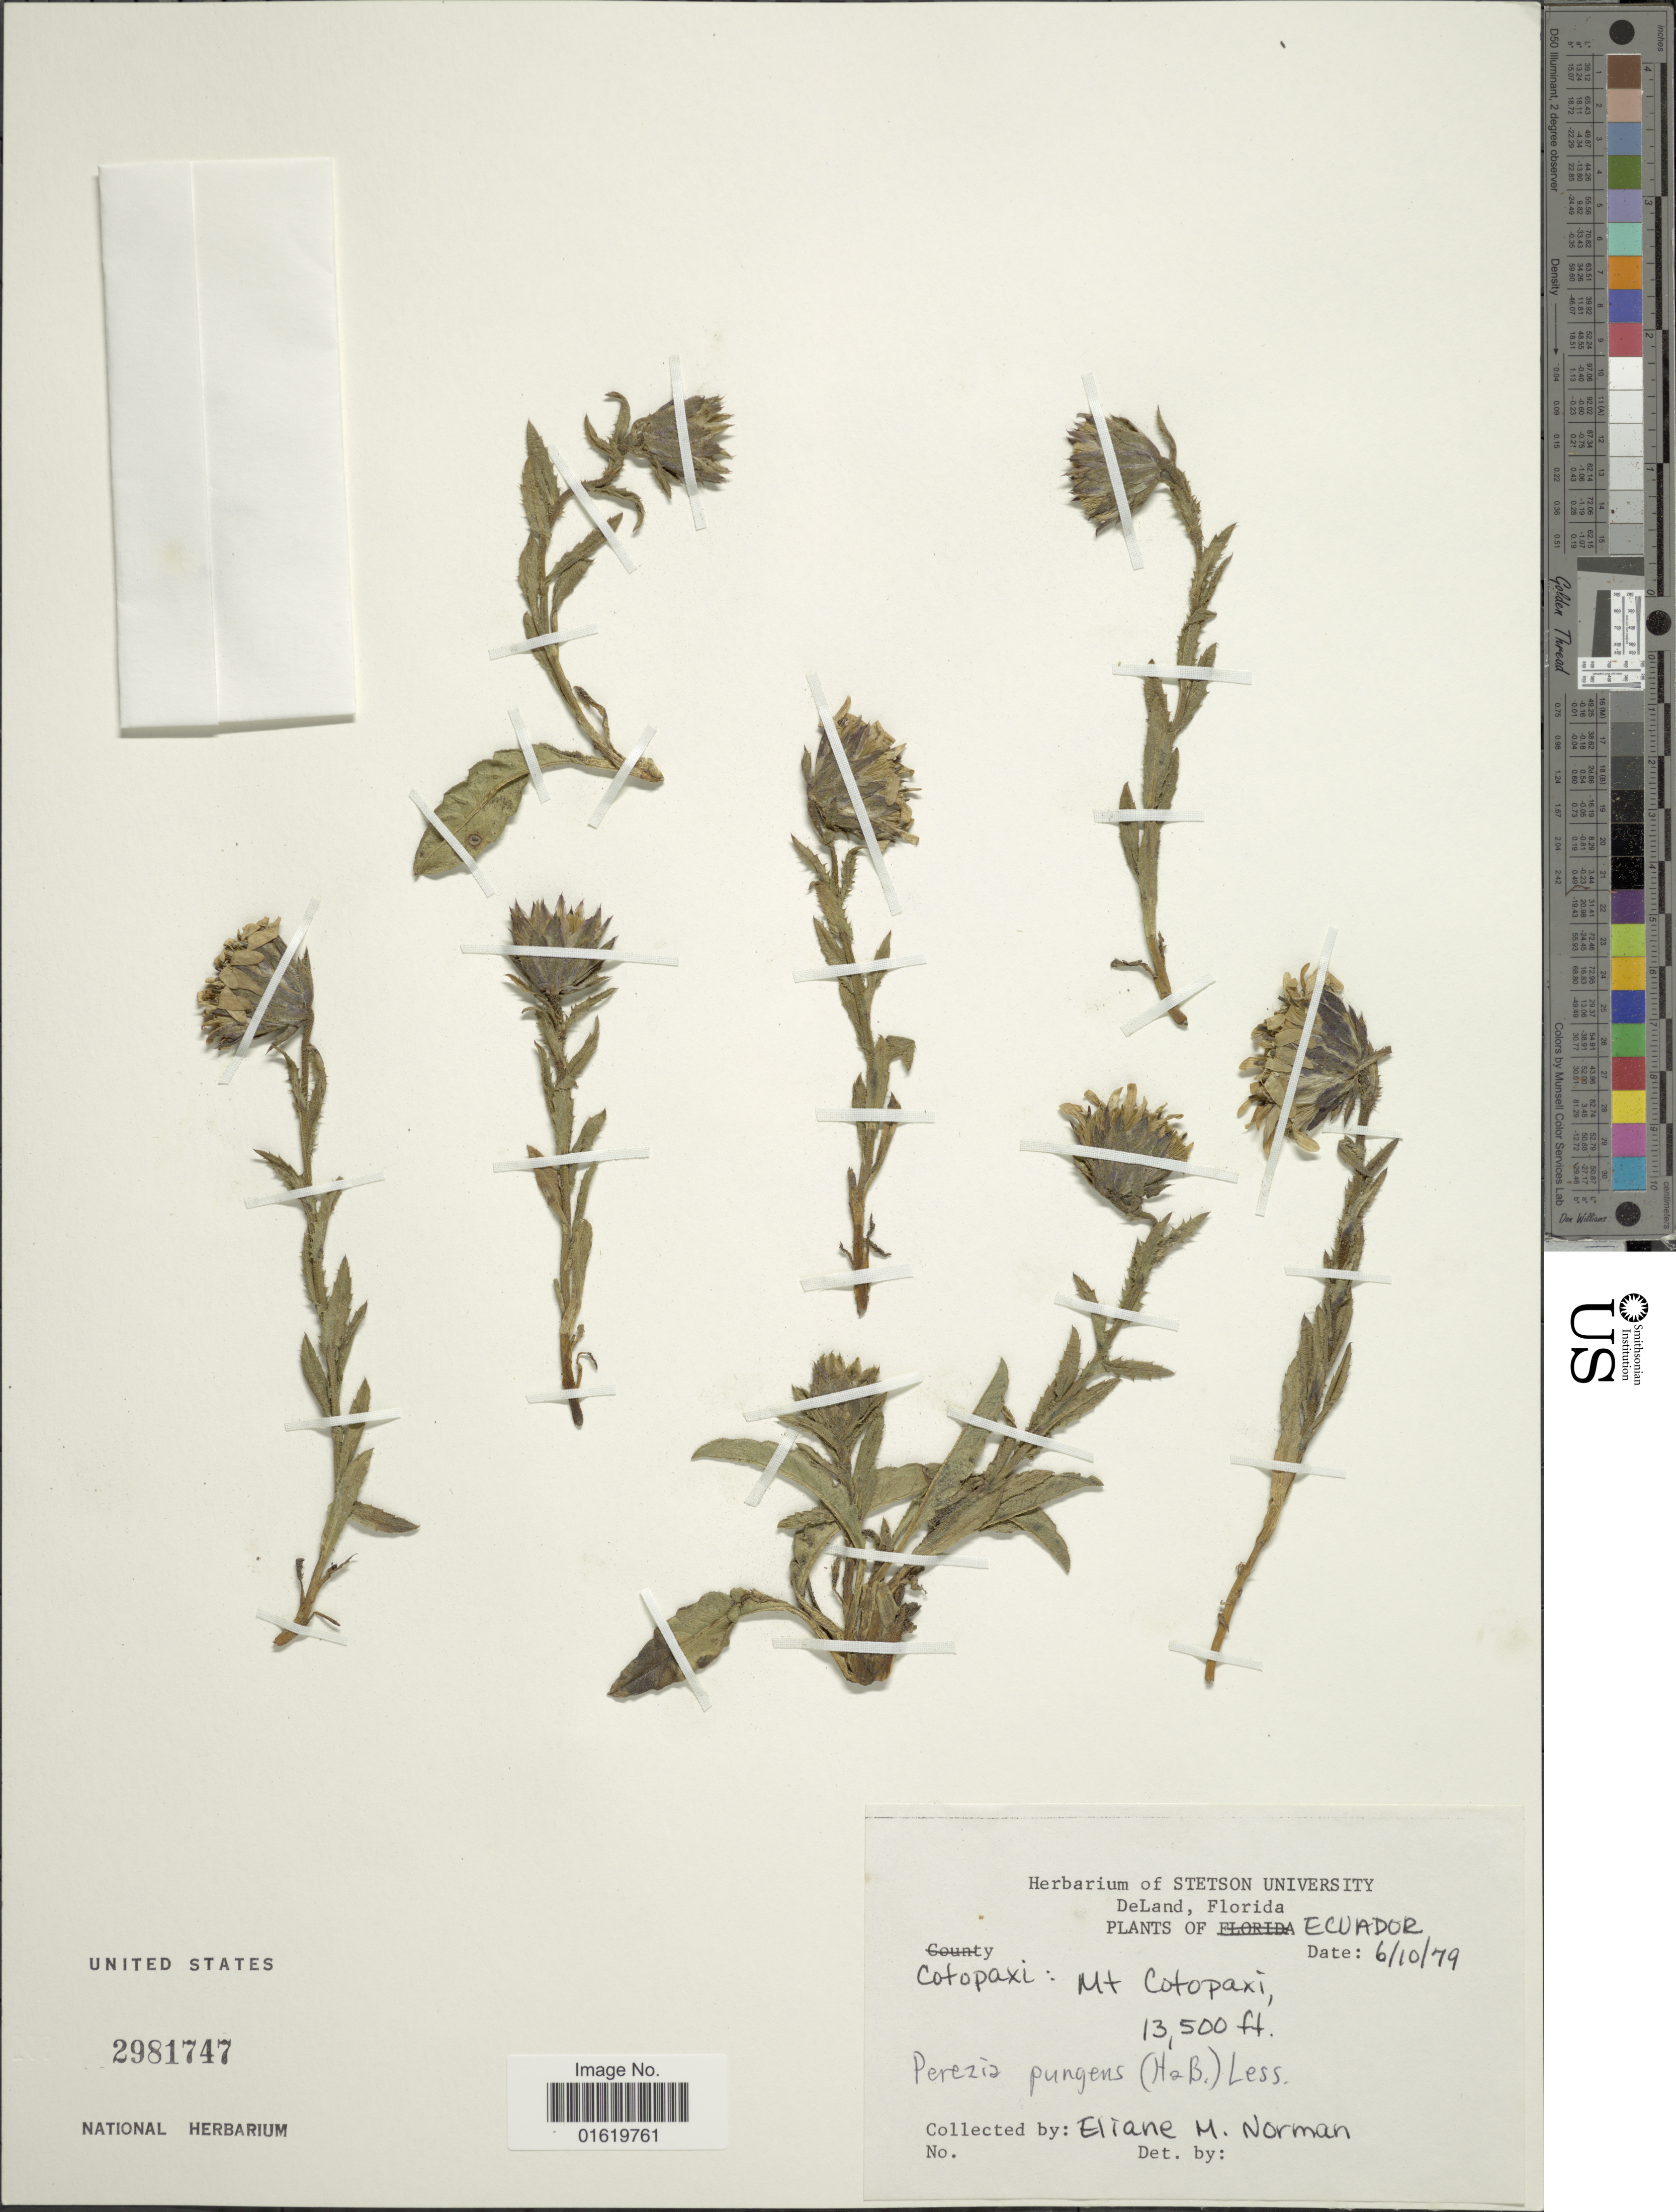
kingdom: Plantae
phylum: Tracheophyta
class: Magnoliopsida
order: Asterales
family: Asteraceae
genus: Perezia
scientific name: Perezia pungens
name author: (Humb. & Bonpl.) Less.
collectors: E. Norman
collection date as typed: Transcribed d/m/y: 6/10/79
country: Ecuador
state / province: Cotopaxi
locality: Cotopaxi: Mt Cotopaxi.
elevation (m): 4115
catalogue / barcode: US 2981747